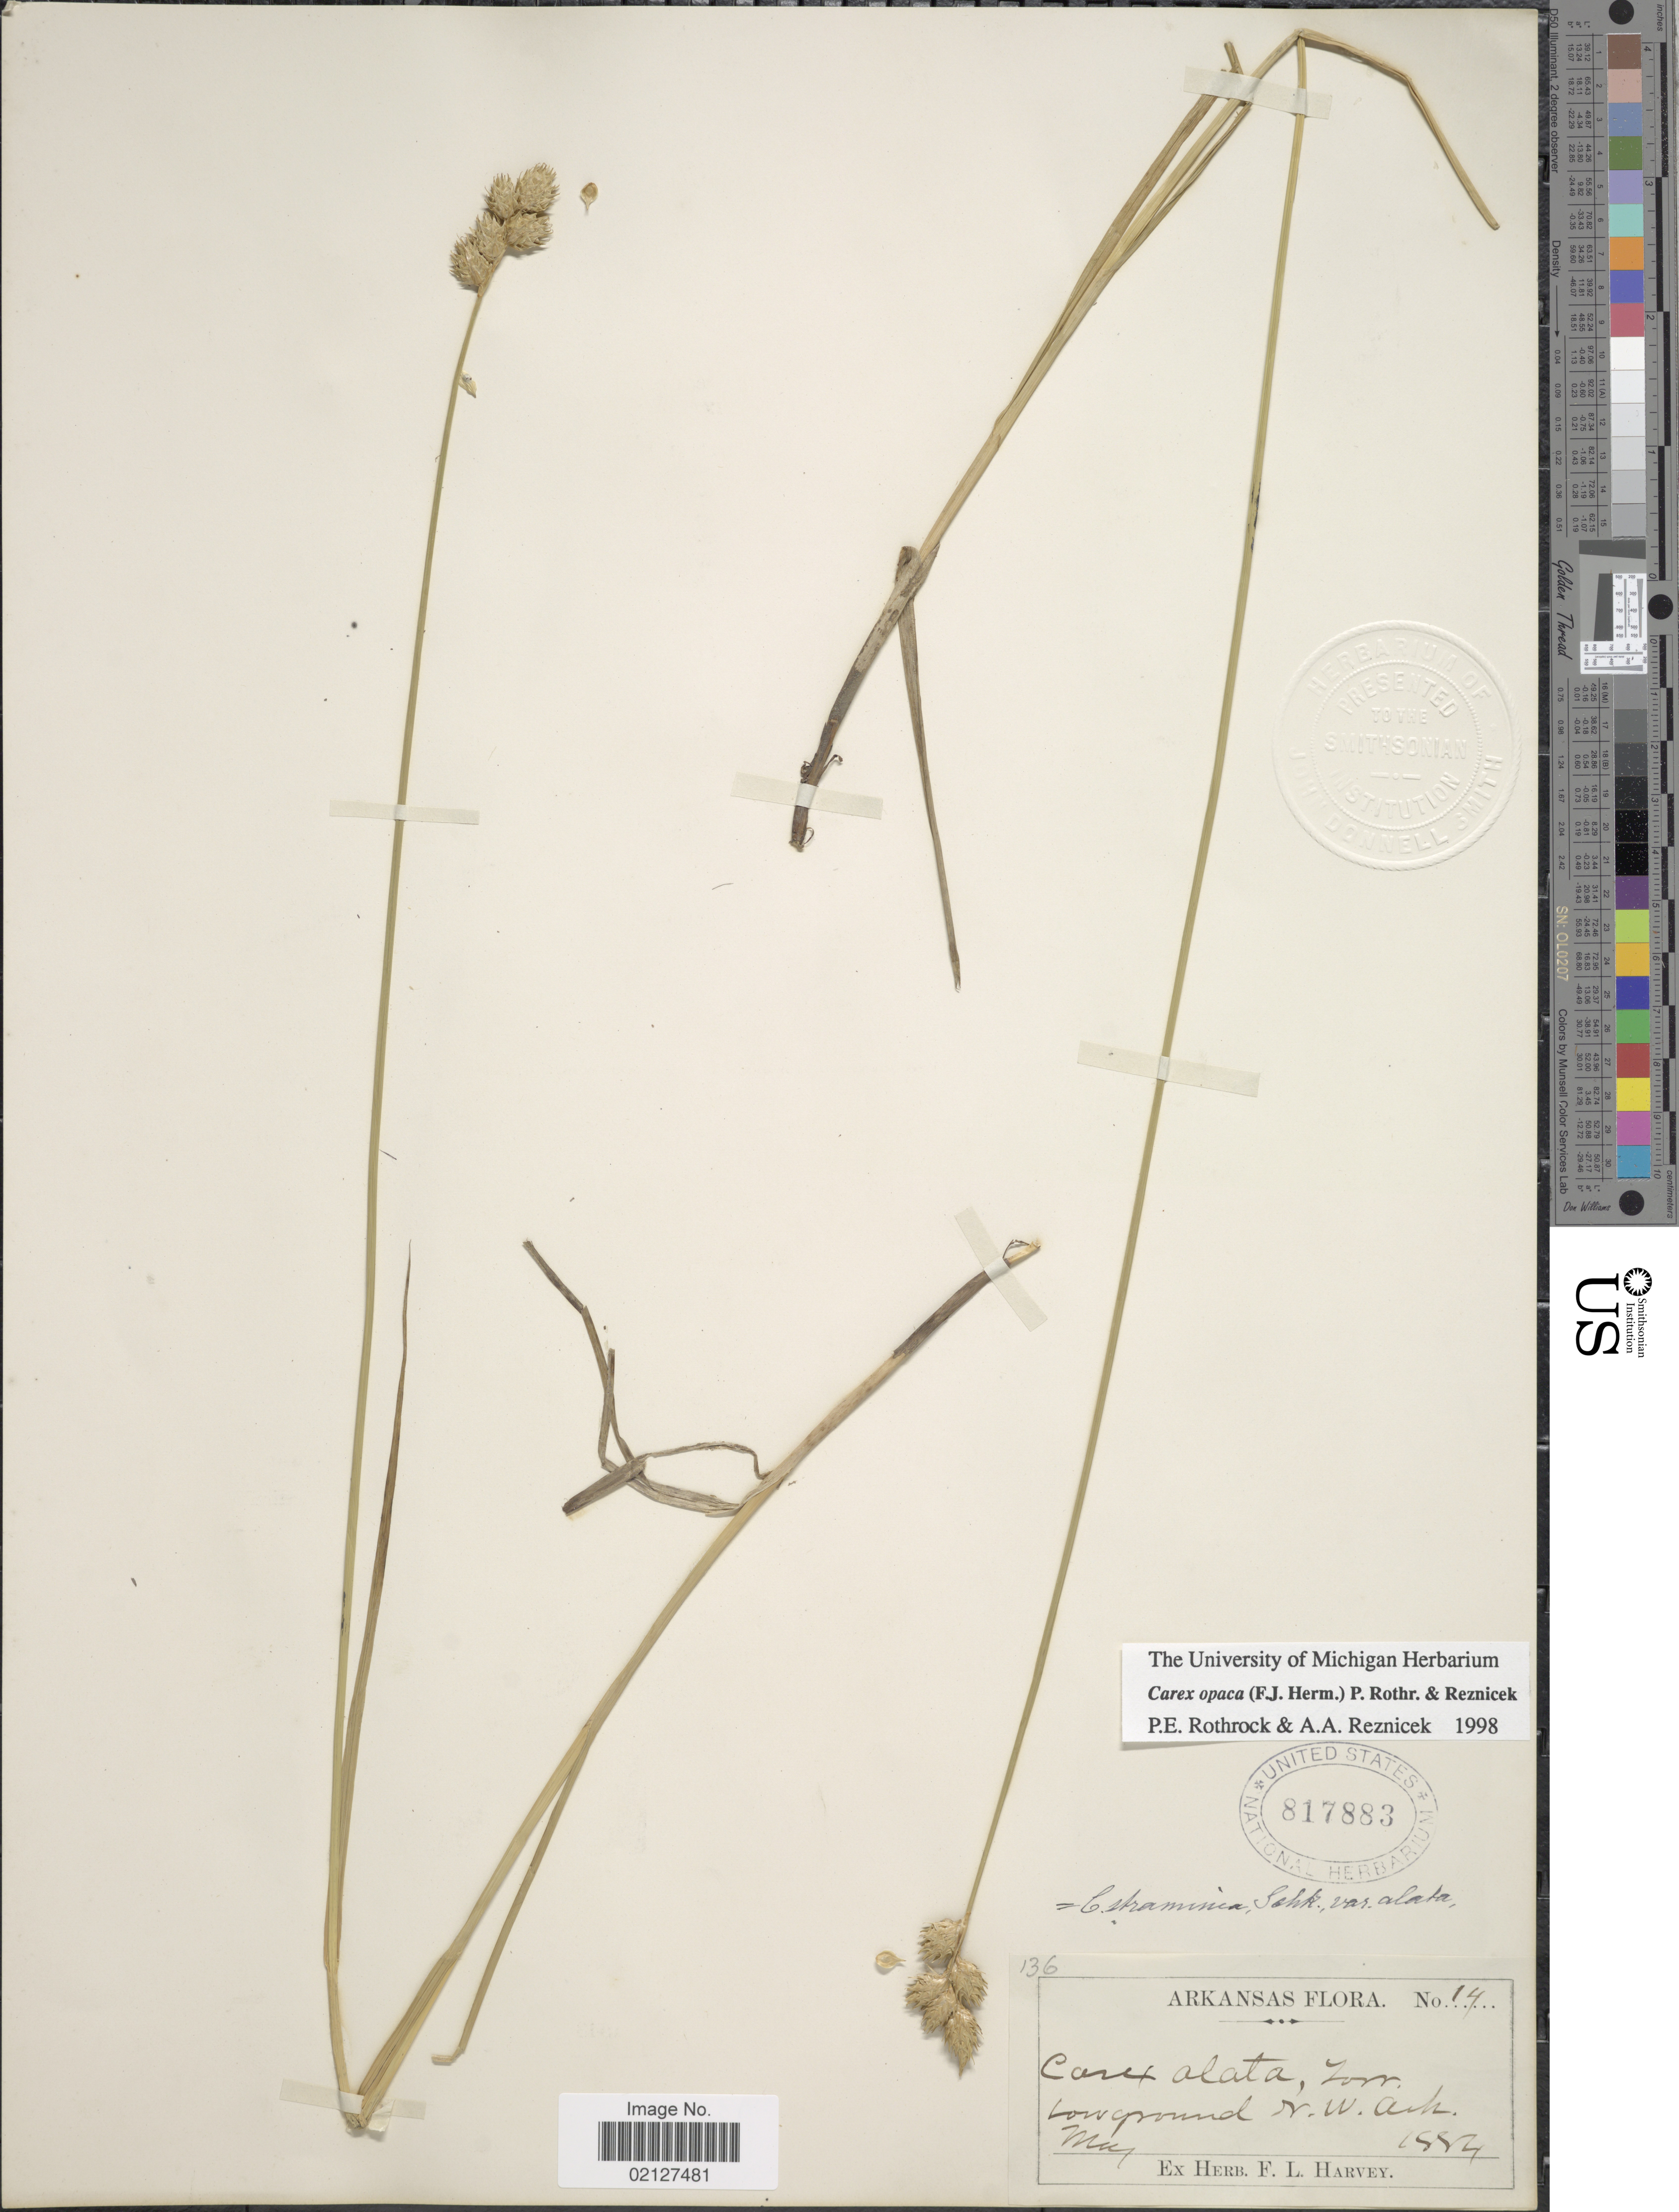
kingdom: Plantae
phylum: Tracheophyta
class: Liliopsida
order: Poales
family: Cyperaceae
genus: Carex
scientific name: Carex opaca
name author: (F.J. Herm.) P. Rothr. & Reznicek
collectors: ex herb. F. L. Harvey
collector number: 14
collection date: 1884-05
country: United States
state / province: Arkansas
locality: Low ground, N.W. Ark.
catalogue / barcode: US 817883